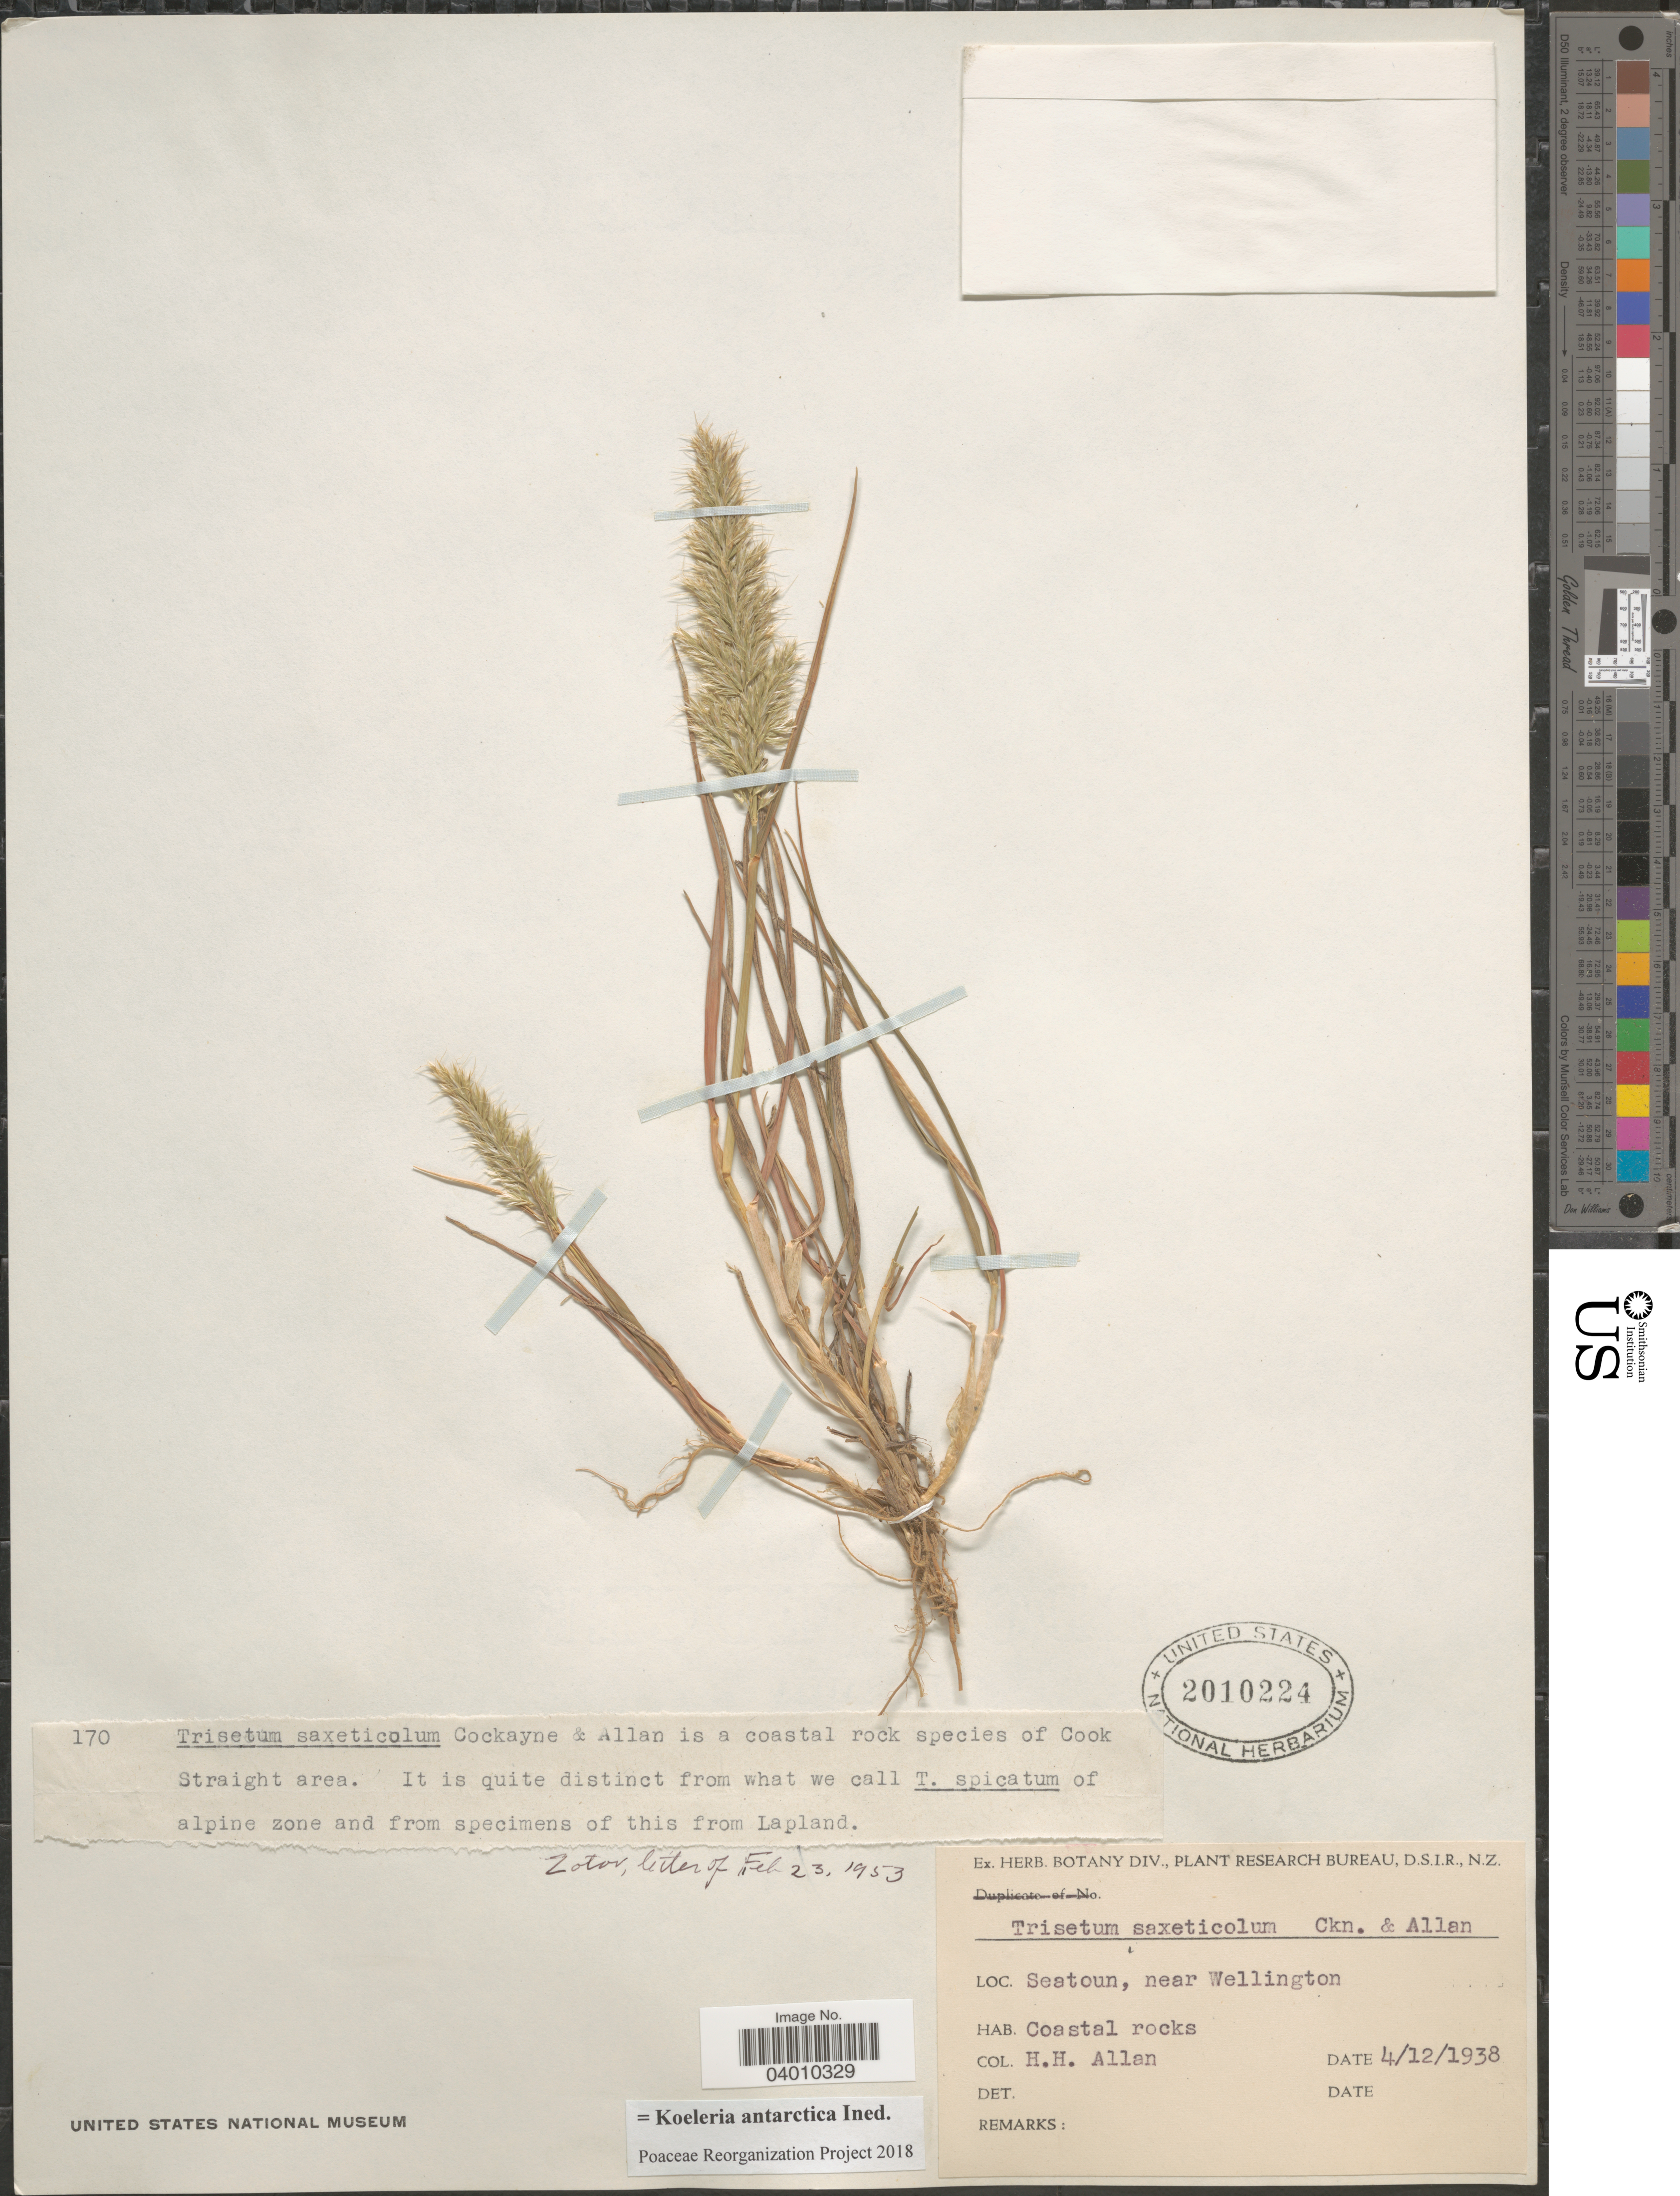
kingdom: Plantae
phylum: Tracheophyta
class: Liliopsida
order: Poales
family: Poaceae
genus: Koeleria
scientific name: Koeleria antarctica ined.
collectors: H. Allan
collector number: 170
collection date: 1938-12-04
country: New Zealand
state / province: Wellington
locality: Seatoun, near Wellington. Cook Straight area.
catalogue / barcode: US 2010224